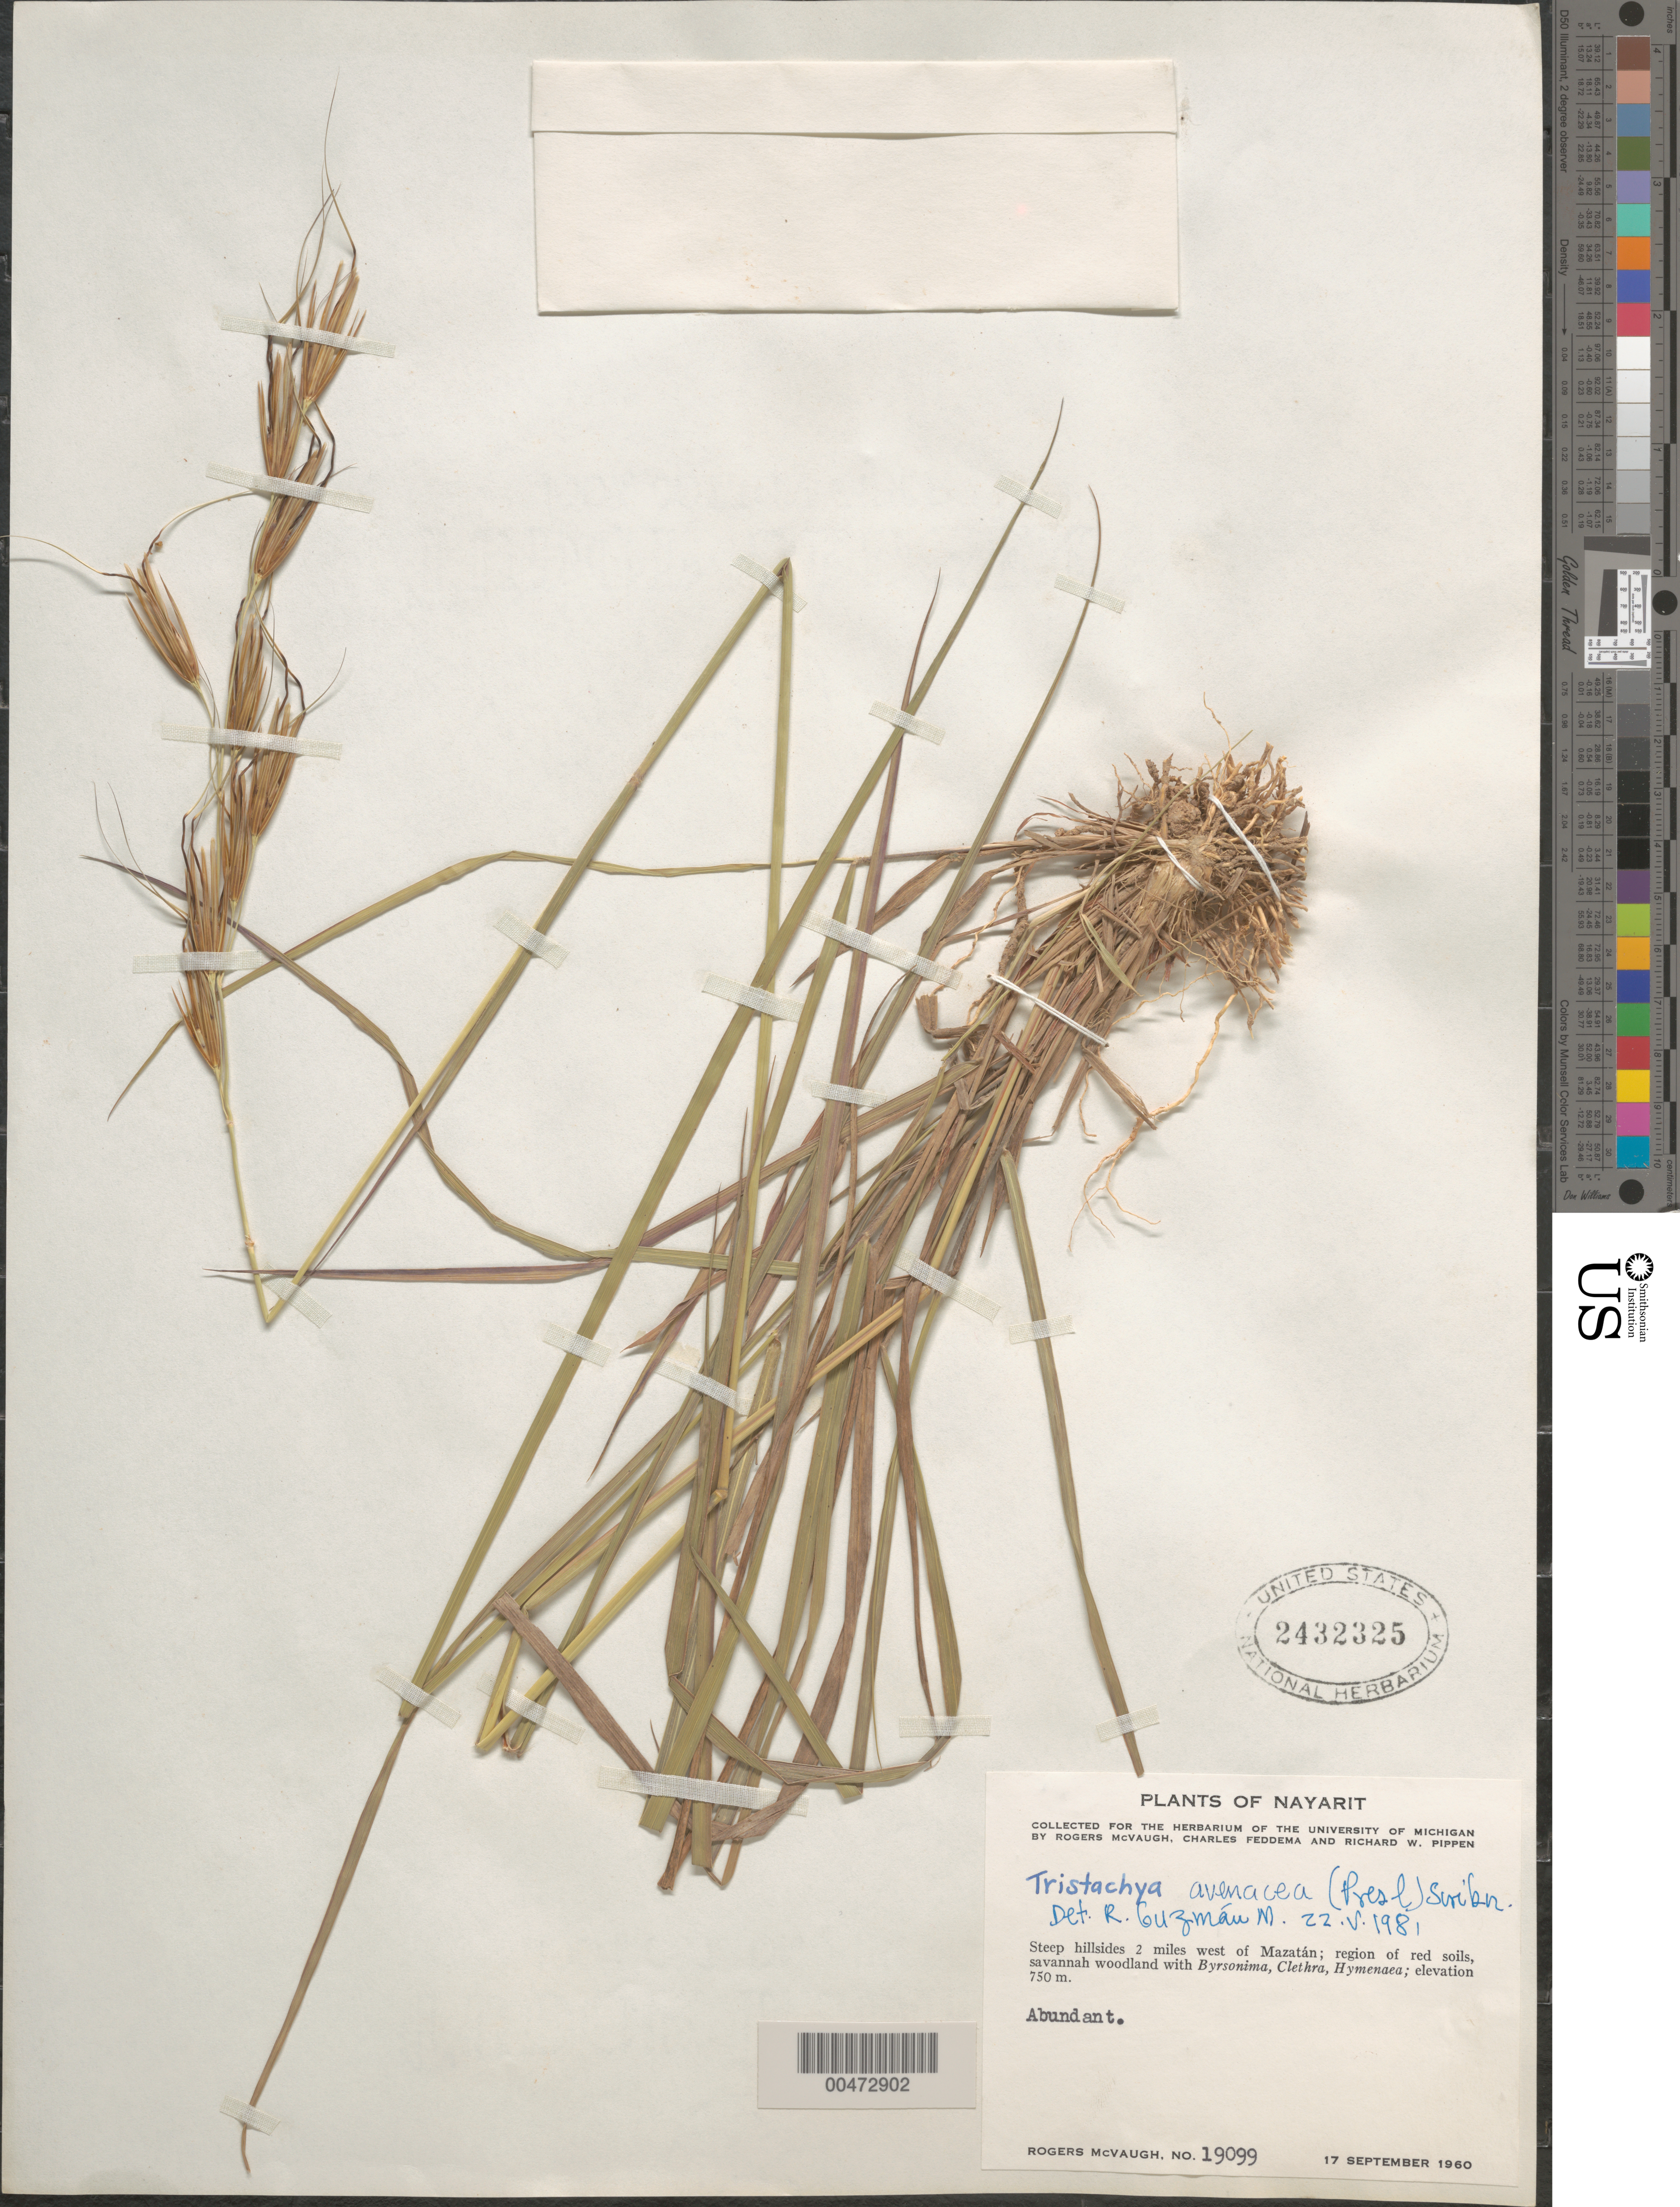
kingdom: Plantae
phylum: Tracheophyta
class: Liliopsida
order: Poales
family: Poaceae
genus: Tristachya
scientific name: Tristachya avenacea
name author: Scribn. & Merr.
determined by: Guzm n-M., R.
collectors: R. McVaugh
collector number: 19099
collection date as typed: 17 Sep 1960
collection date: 1960-09-17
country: Mexico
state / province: Nayarit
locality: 2 mi W of Mazatlán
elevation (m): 750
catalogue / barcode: US 2432325